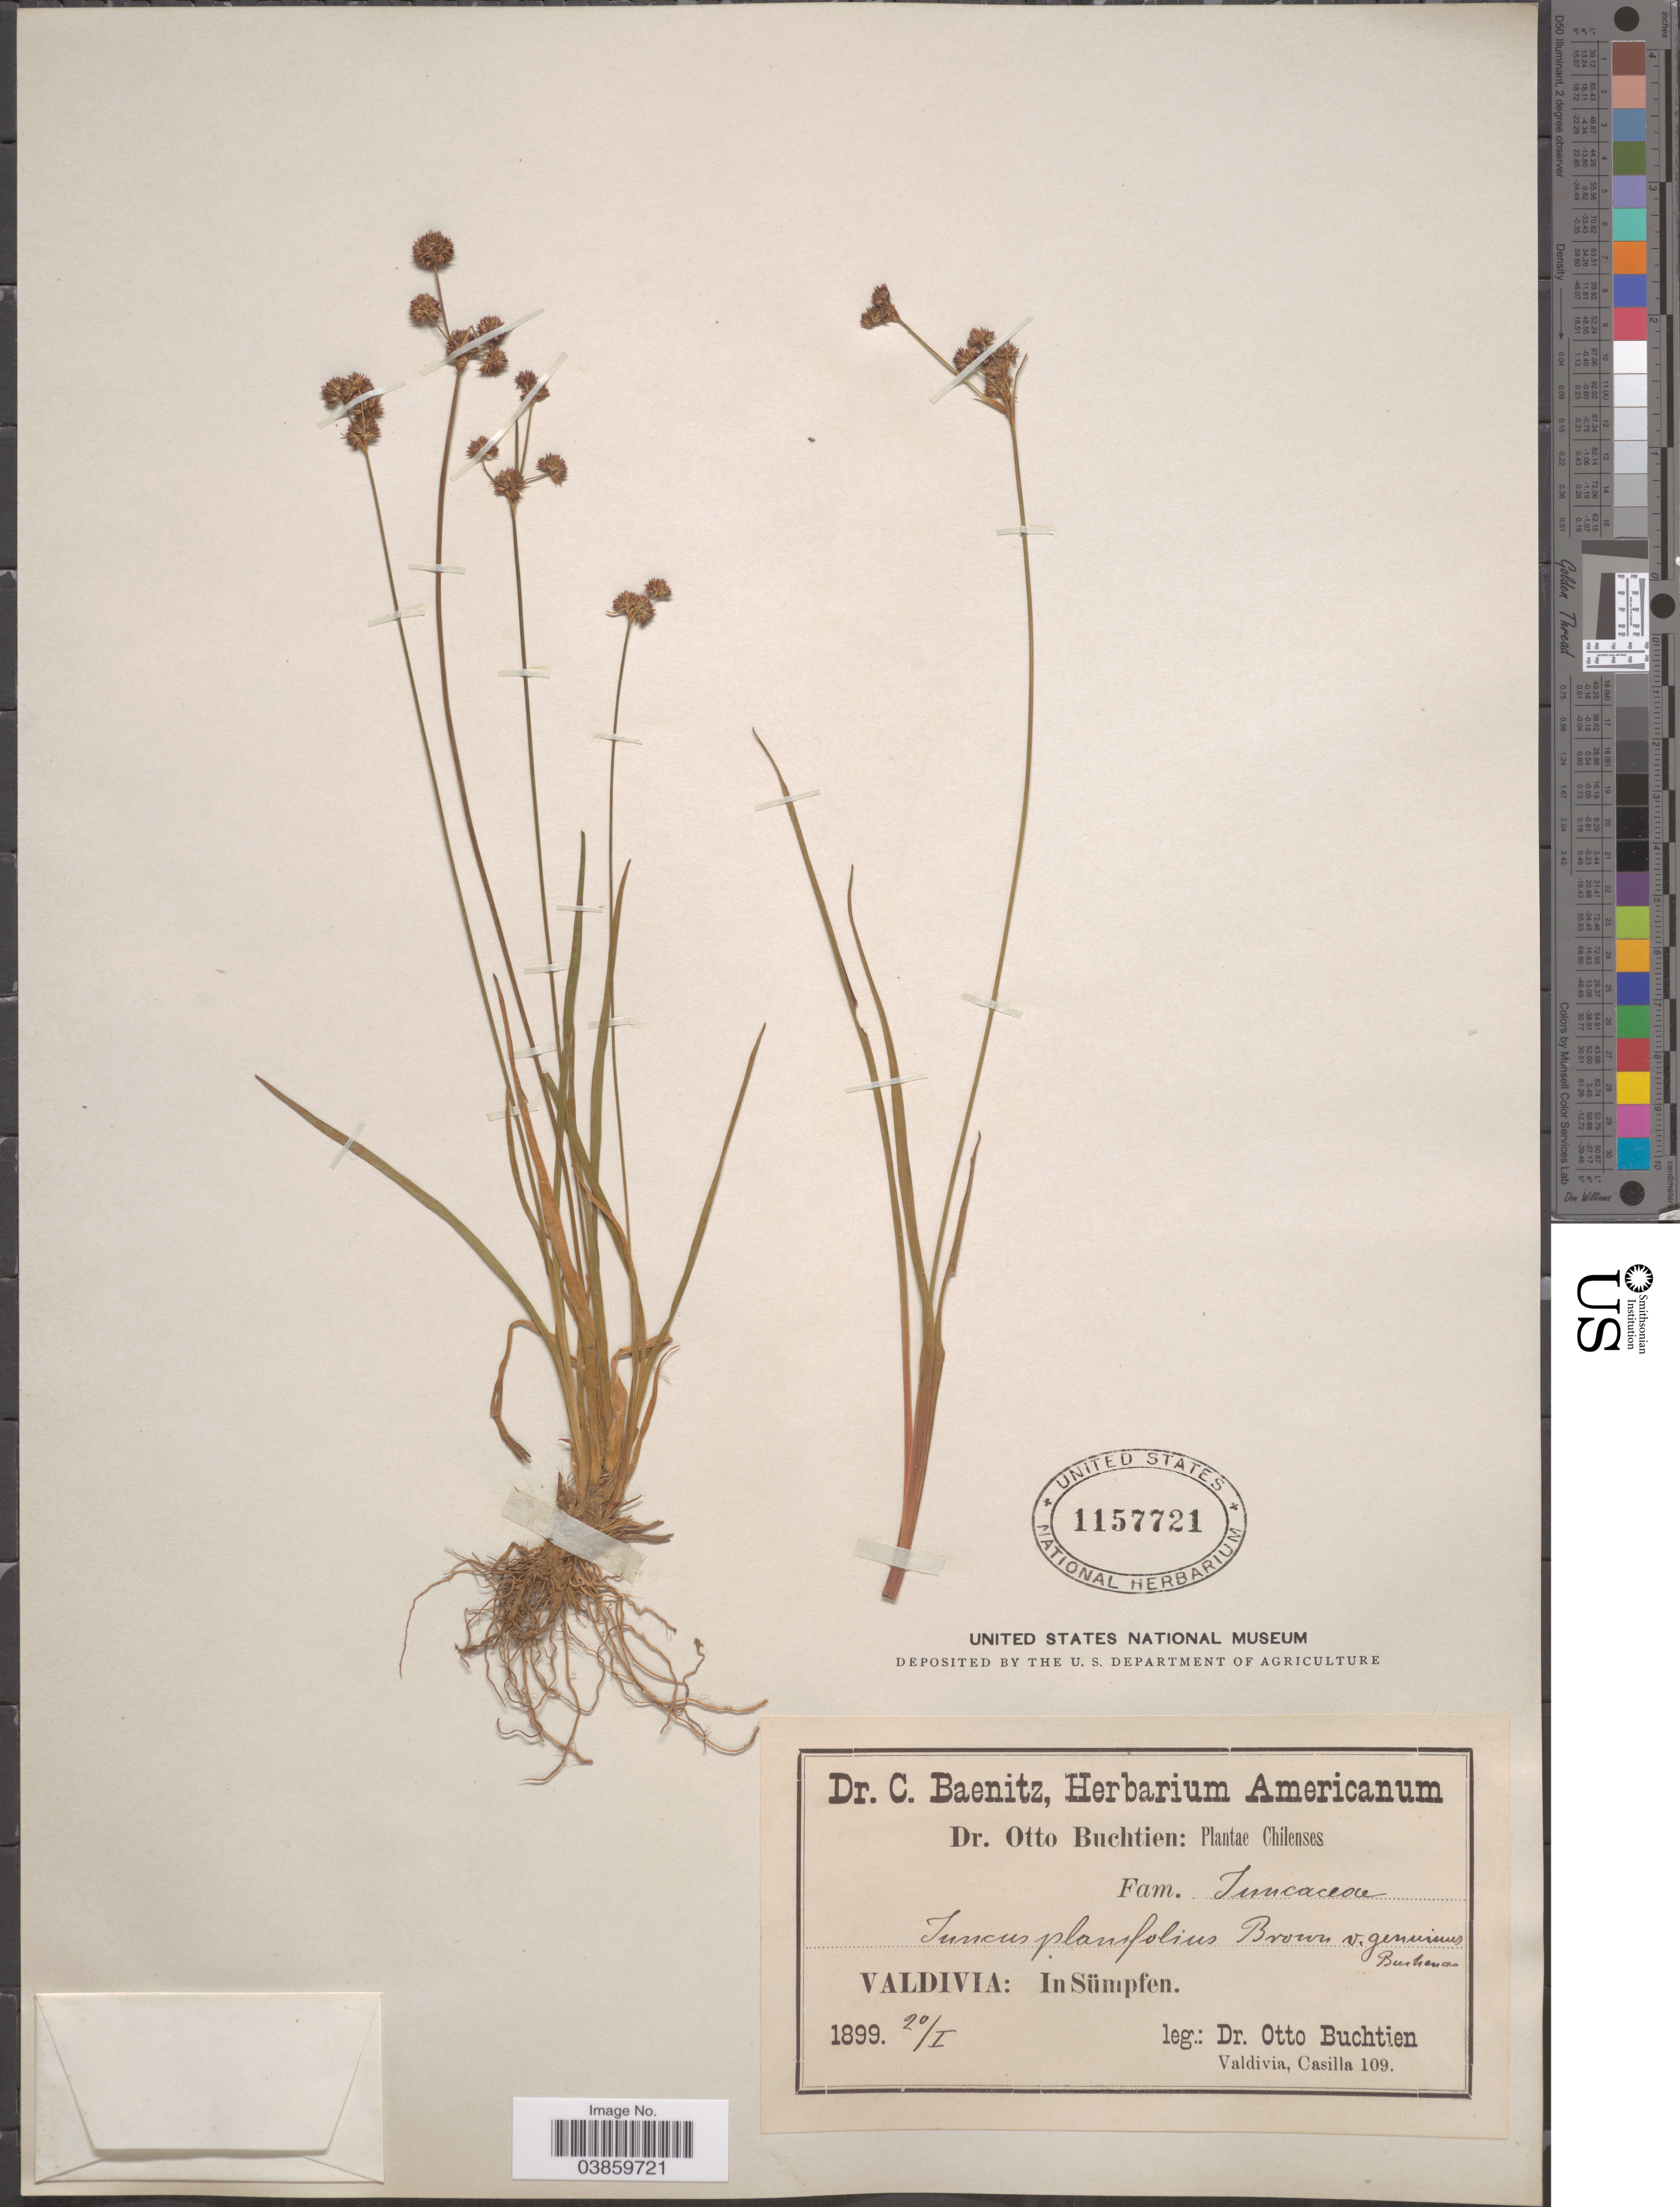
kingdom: Plantae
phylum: Tracheophyta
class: Liliopsida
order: Poales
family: Juncaceae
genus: Juncus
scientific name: Juncus planifolius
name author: R. Br.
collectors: O. Buchtien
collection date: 1899-01-20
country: Chile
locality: Valdivia: In Sümpfen.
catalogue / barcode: US 1157721